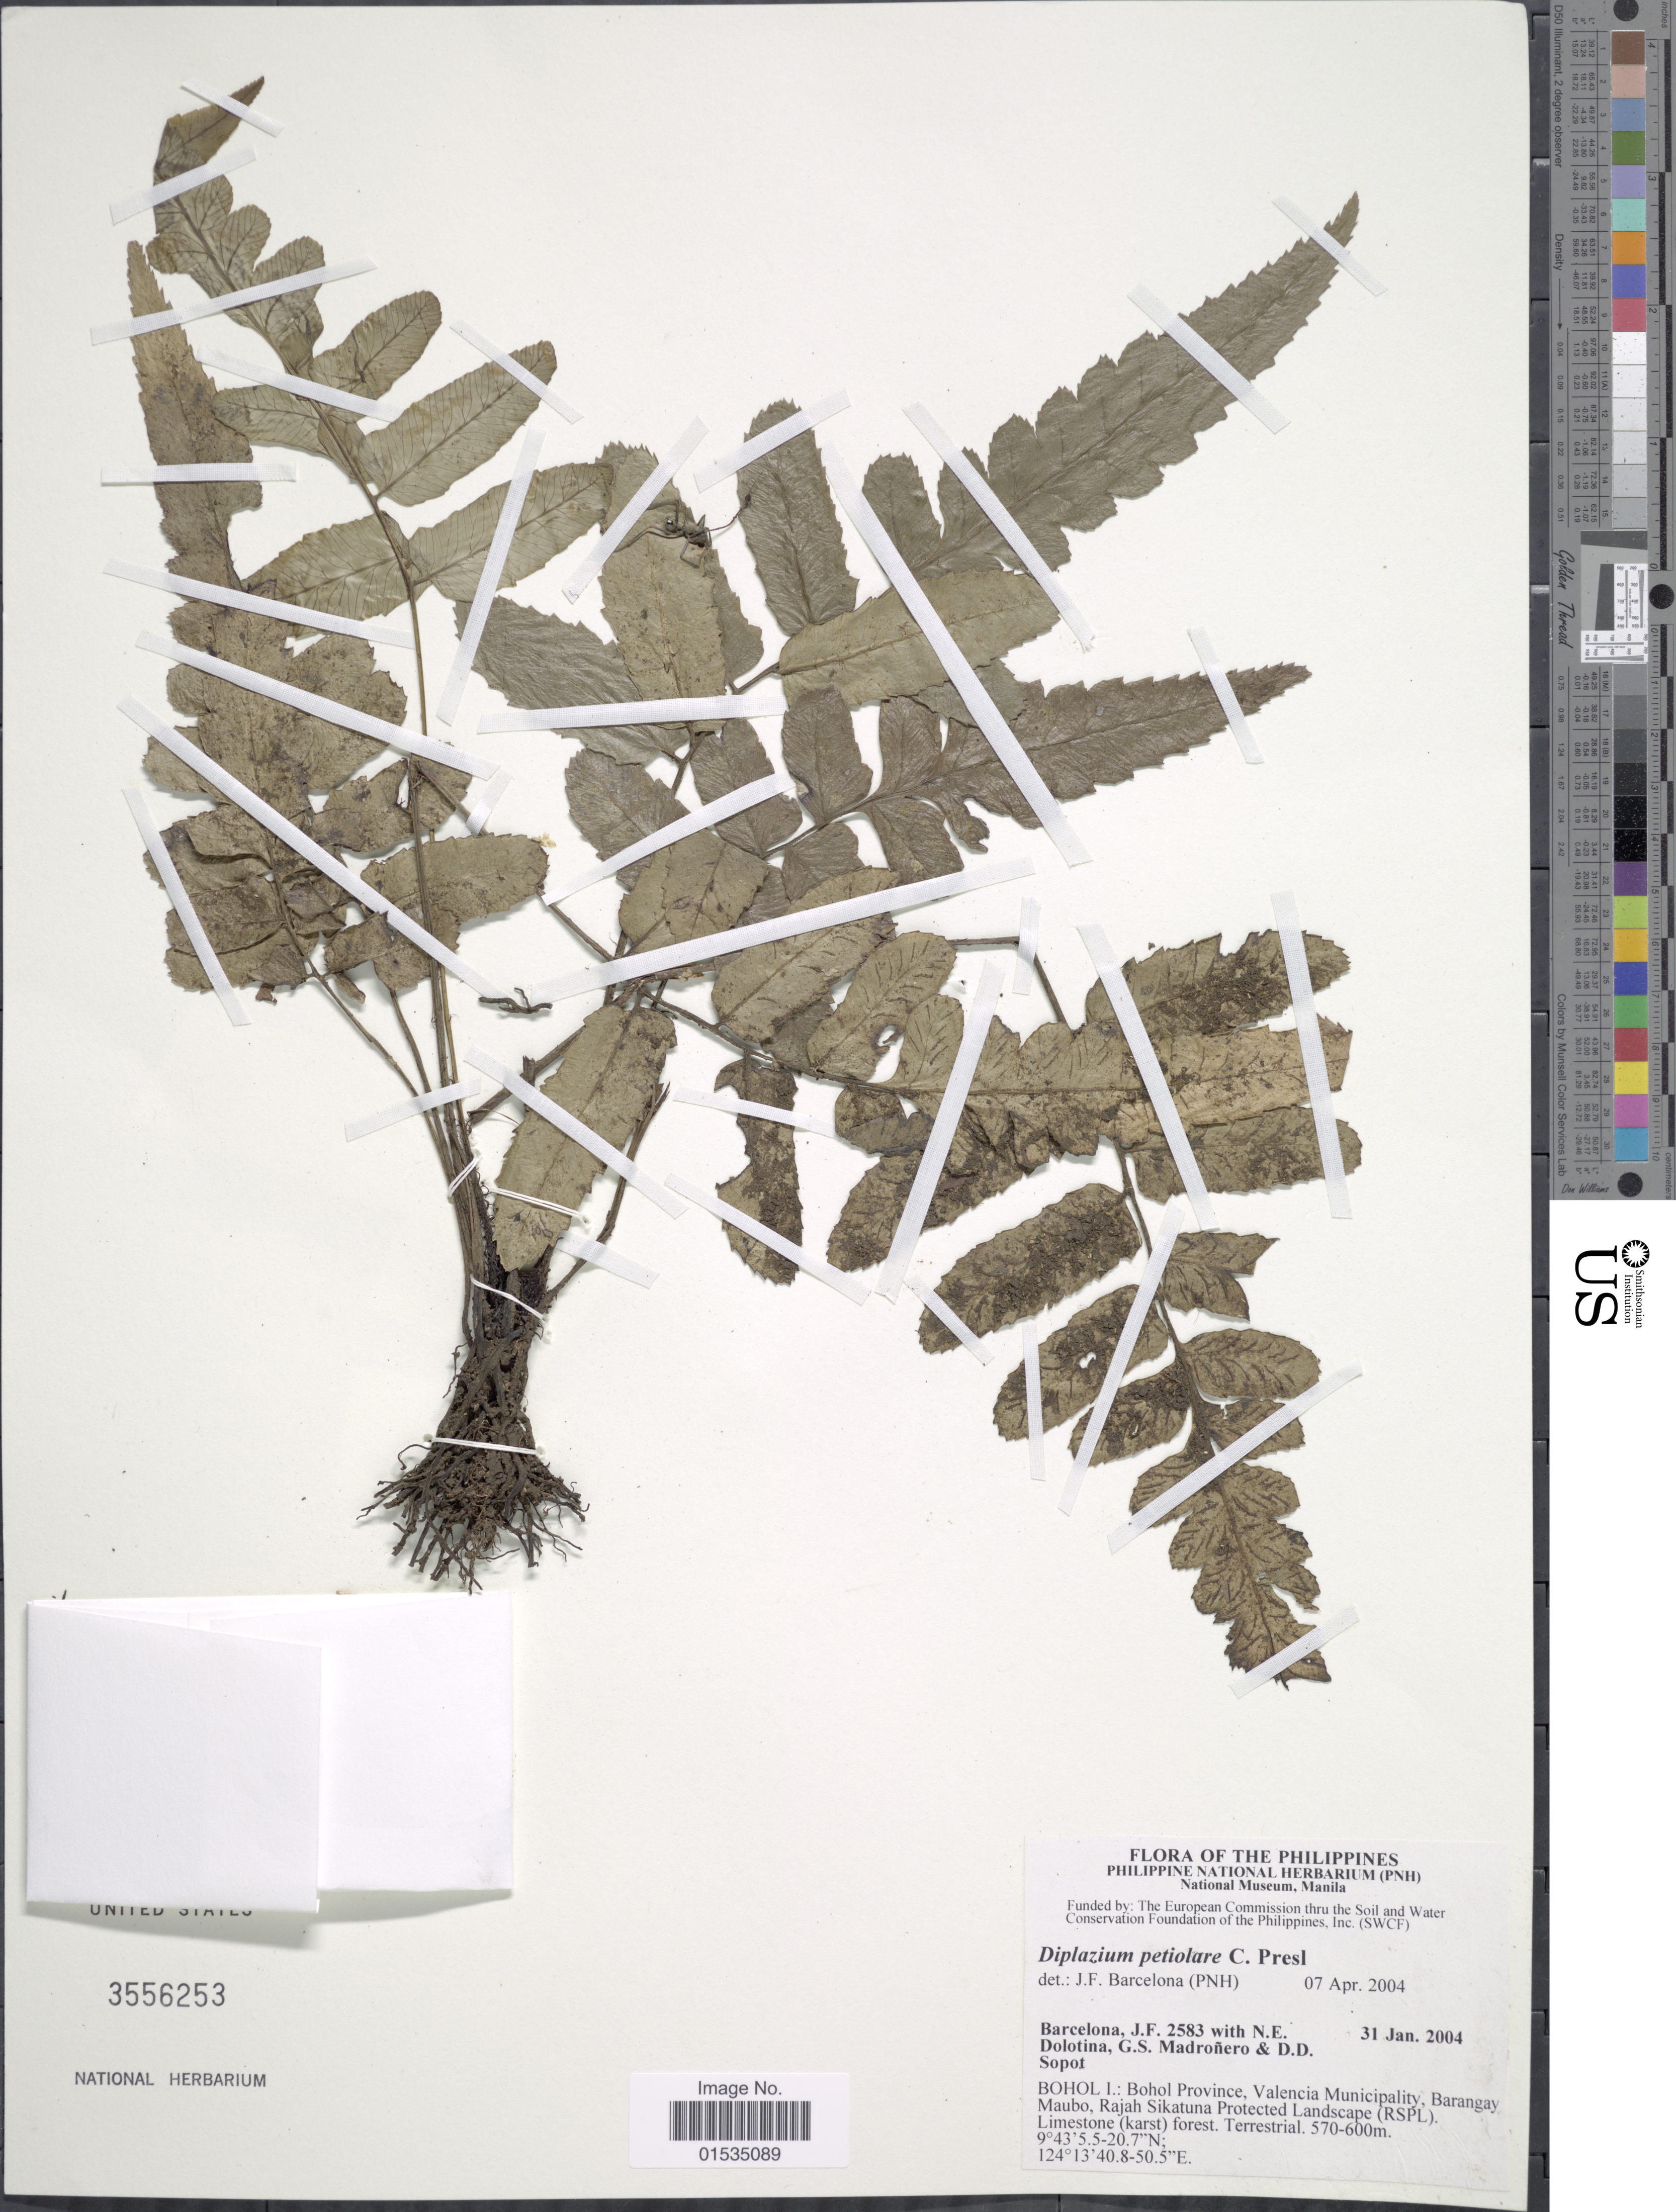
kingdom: Plantae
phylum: Tracheophyta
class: Polypodiopsida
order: Polypodiales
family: Athyriaceae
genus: Diplazium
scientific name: Diplazium petiolare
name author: C. Presl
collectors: J. F. Barcelona, N. Dolotina, G. Madroñero & D. Sopot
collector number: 2583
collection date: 2004-01-31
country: Philippines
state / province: Central Visayas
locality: Bohol Province, Valencia Municipality, Barangay Botong, Rajah Sikatuna, Proctected Landscape (RSPL)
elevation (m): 570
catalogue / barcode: US 3556253